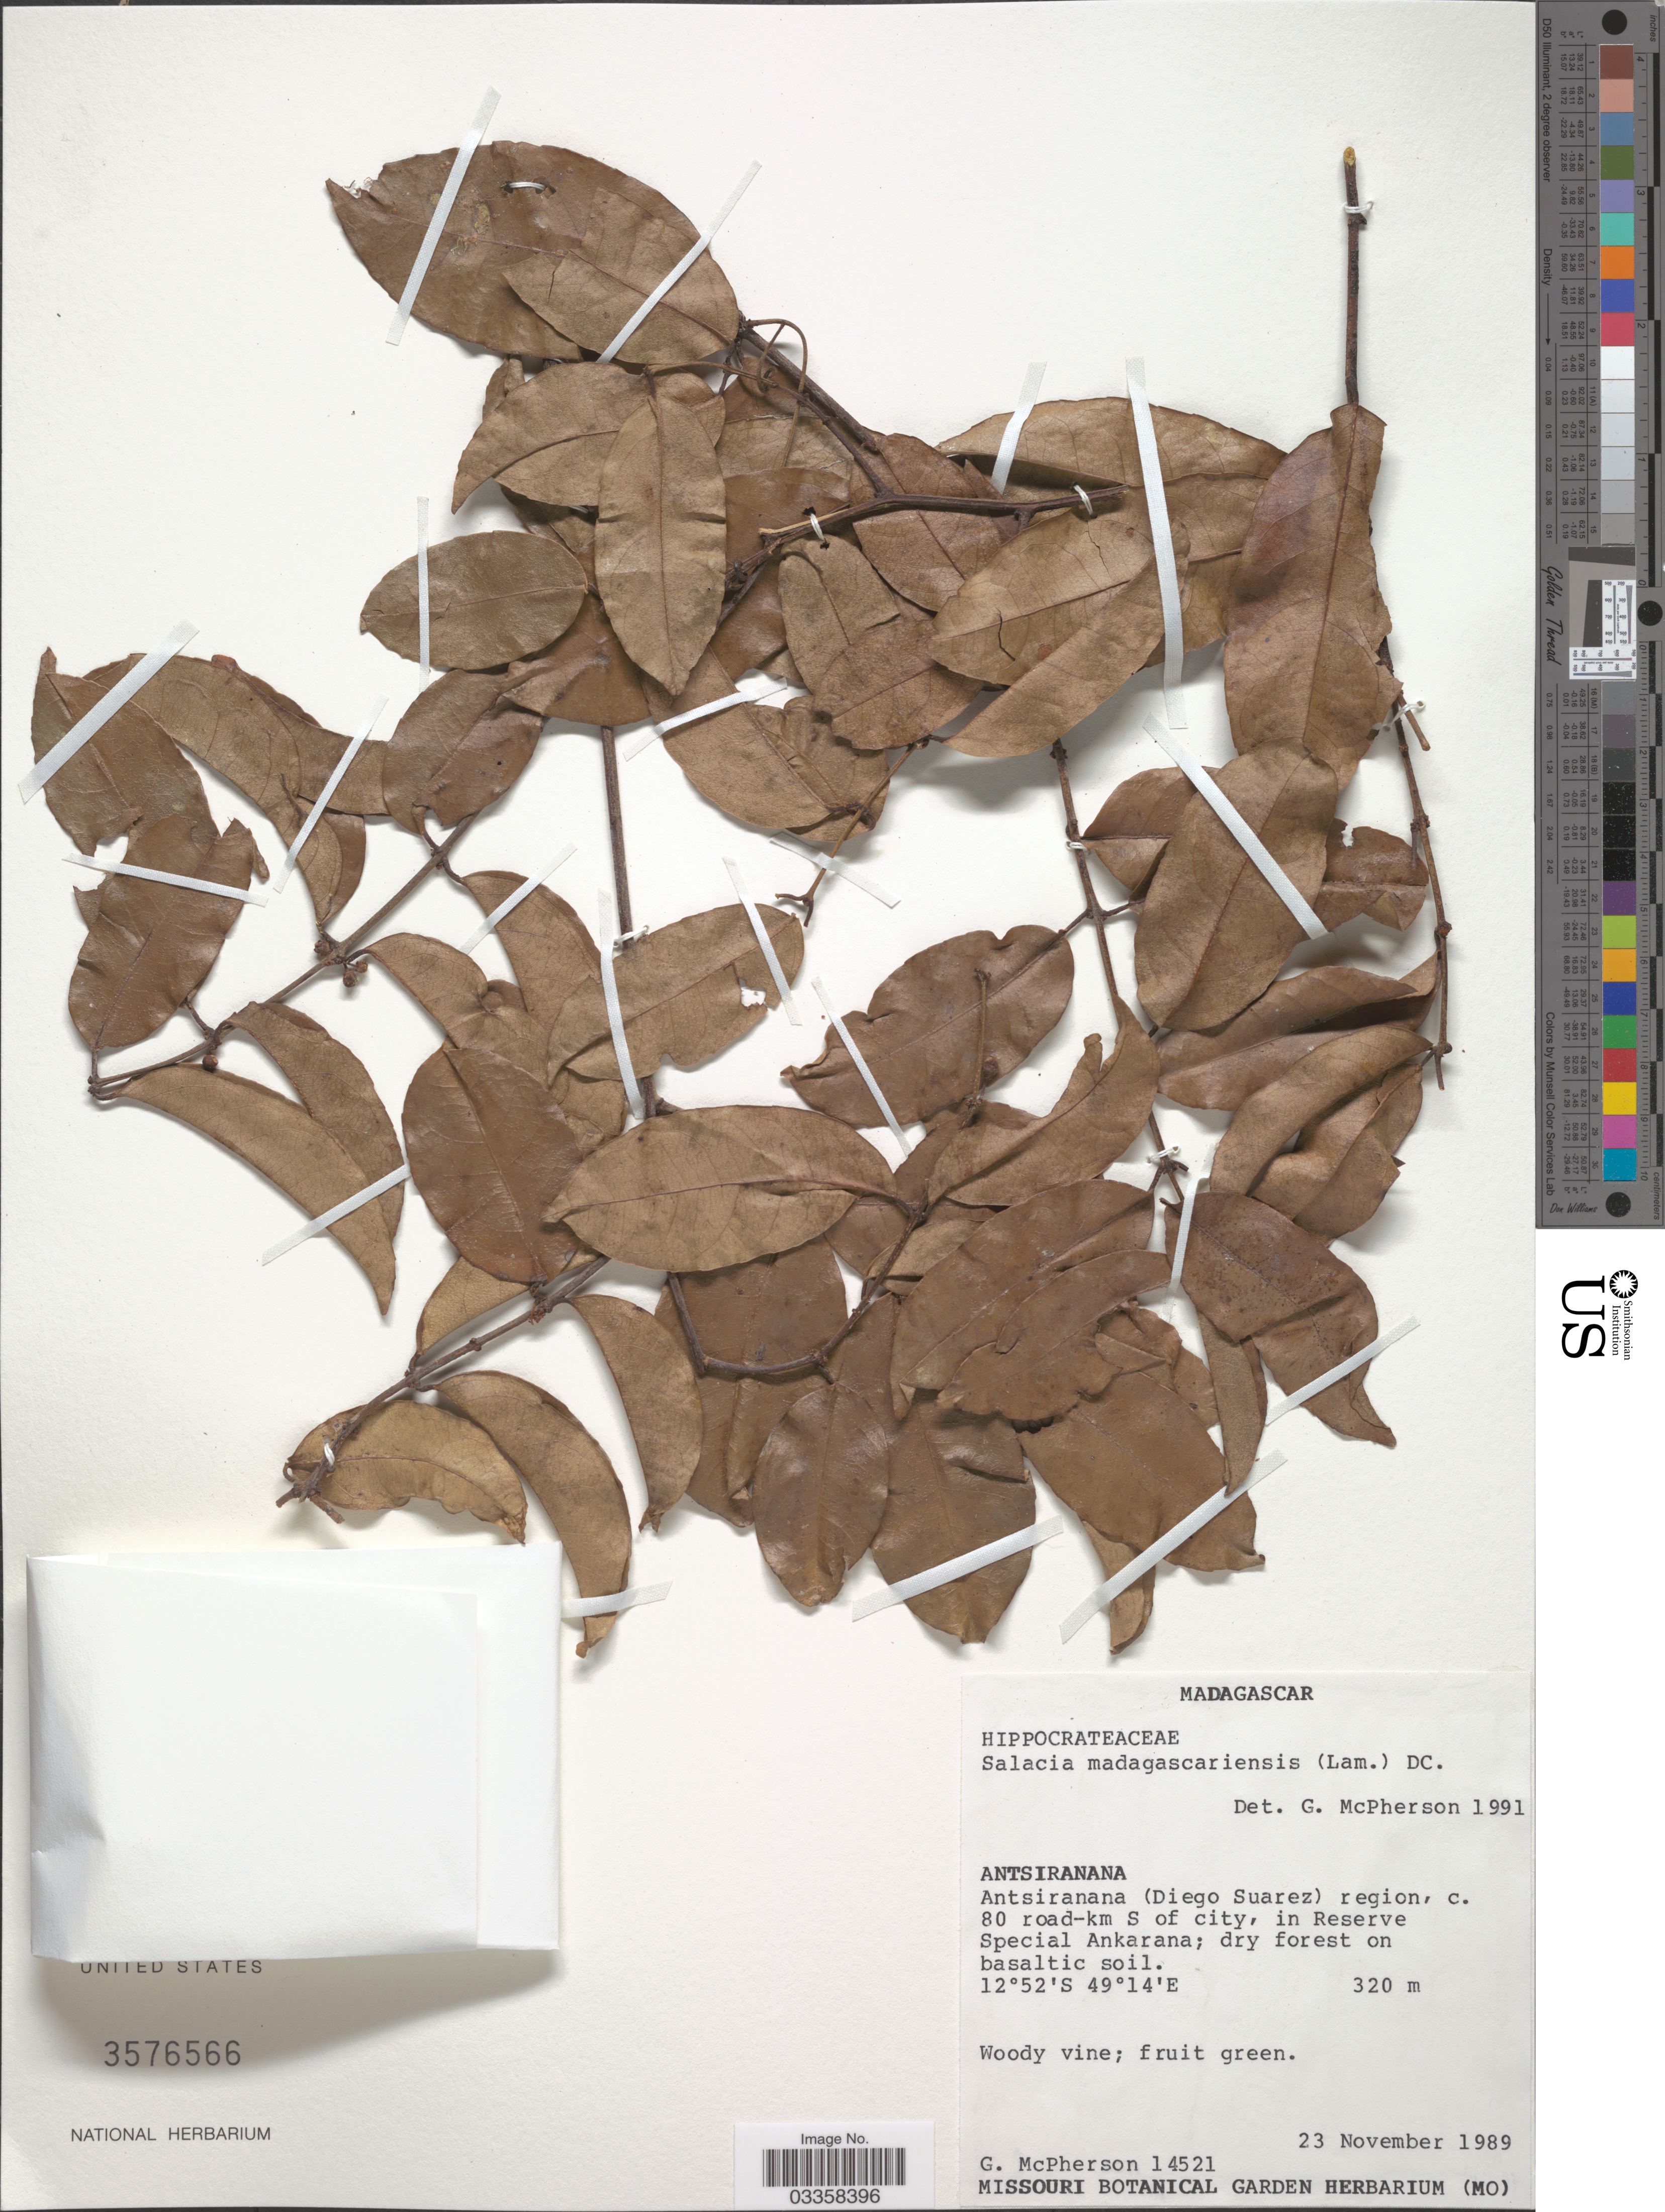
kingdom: Plantae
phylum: Tracheophyta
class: Magnoliopsida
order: Celastrales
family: Celastraceae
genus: Salacia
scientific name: Salacia madagascariensis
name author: (Lam.) DC.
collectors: G. McPherson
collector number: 14521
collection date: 1989-11-23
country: Madagascar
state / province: Diana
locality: Antsiranana (Diego Suarez) region, c. 80 road-km S of city, in Reserve Special Ankarana.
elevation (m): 320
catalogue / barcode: US 3576566